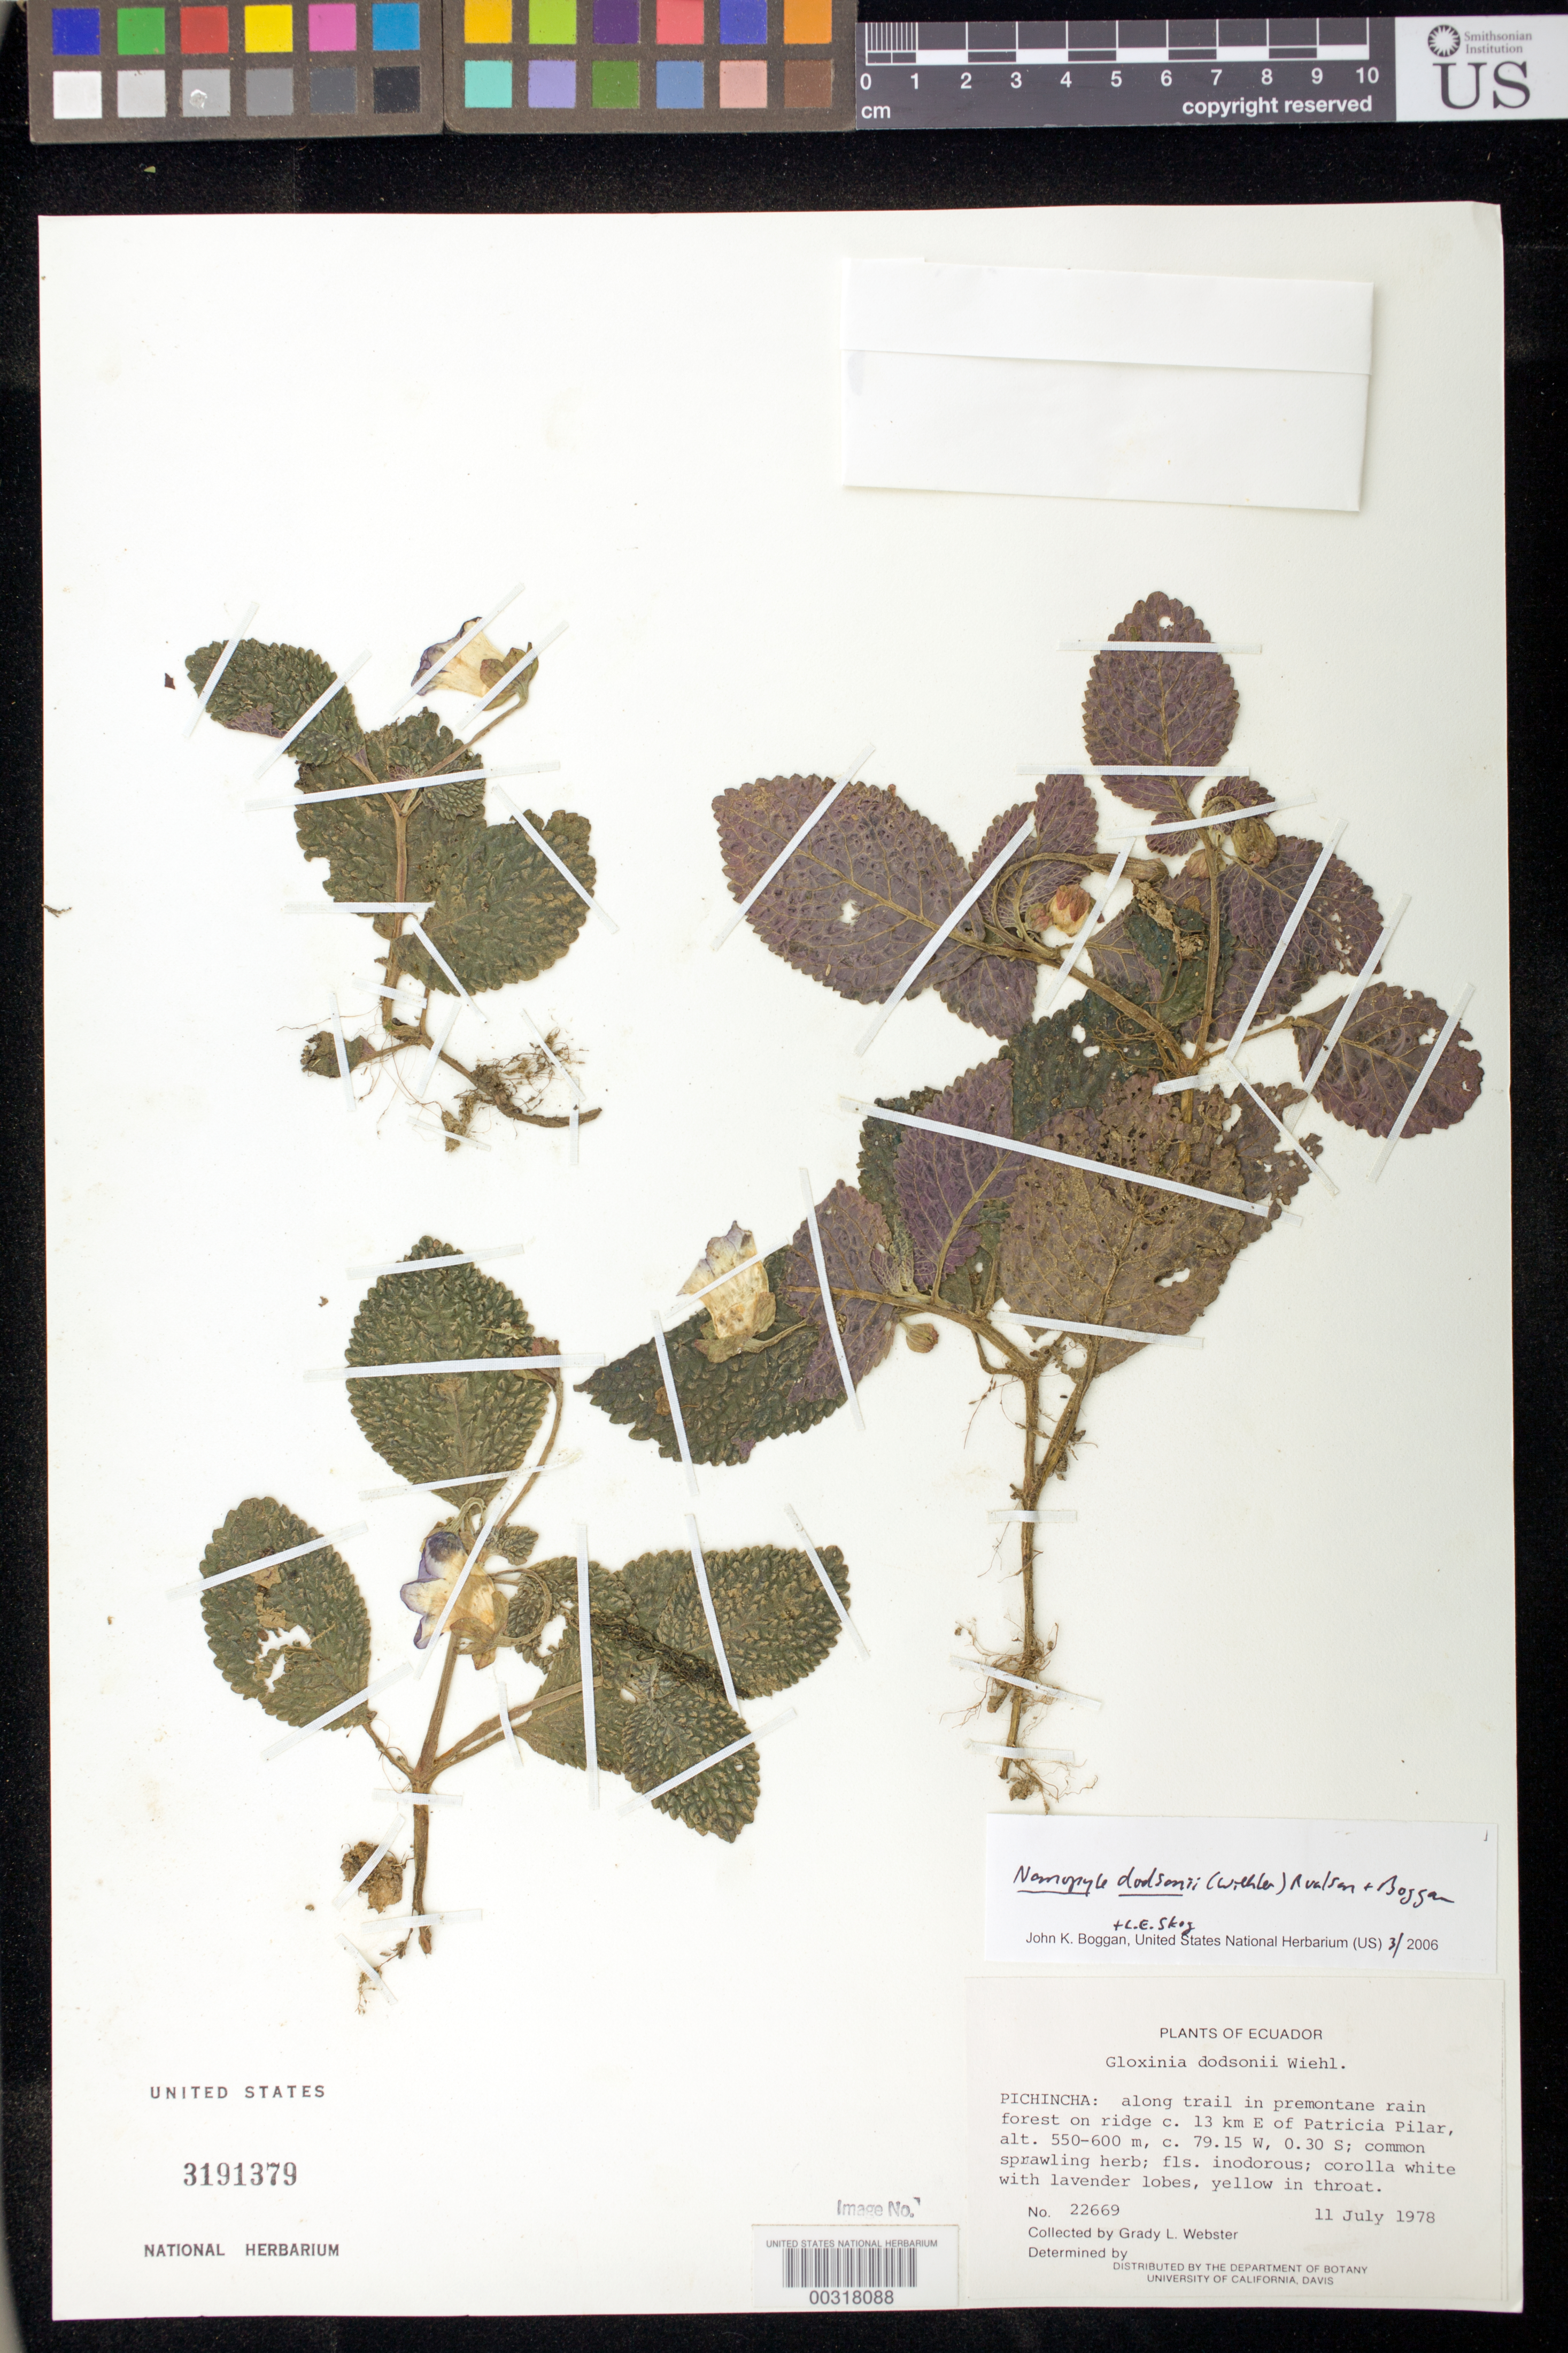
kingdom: Plantae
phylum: Tracheophyta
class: Magnoliopsida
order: Lamiales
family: Gesneriaceae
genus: Nomopyle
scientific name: Nomopyle dodsonii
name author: (Wiehler) Roalson & Boggan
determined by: Boggan, J. K.; Skog, L. E.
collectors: G. L. Webster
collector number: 22669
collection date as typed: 11 Jul 1978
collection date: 1978-07-11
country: Ecuador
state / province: Pichincha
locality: Along trail c. 13 km E of Patricia Pilar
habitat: Premontane rain forest on ridge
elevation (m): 550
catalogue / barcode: US 3191379